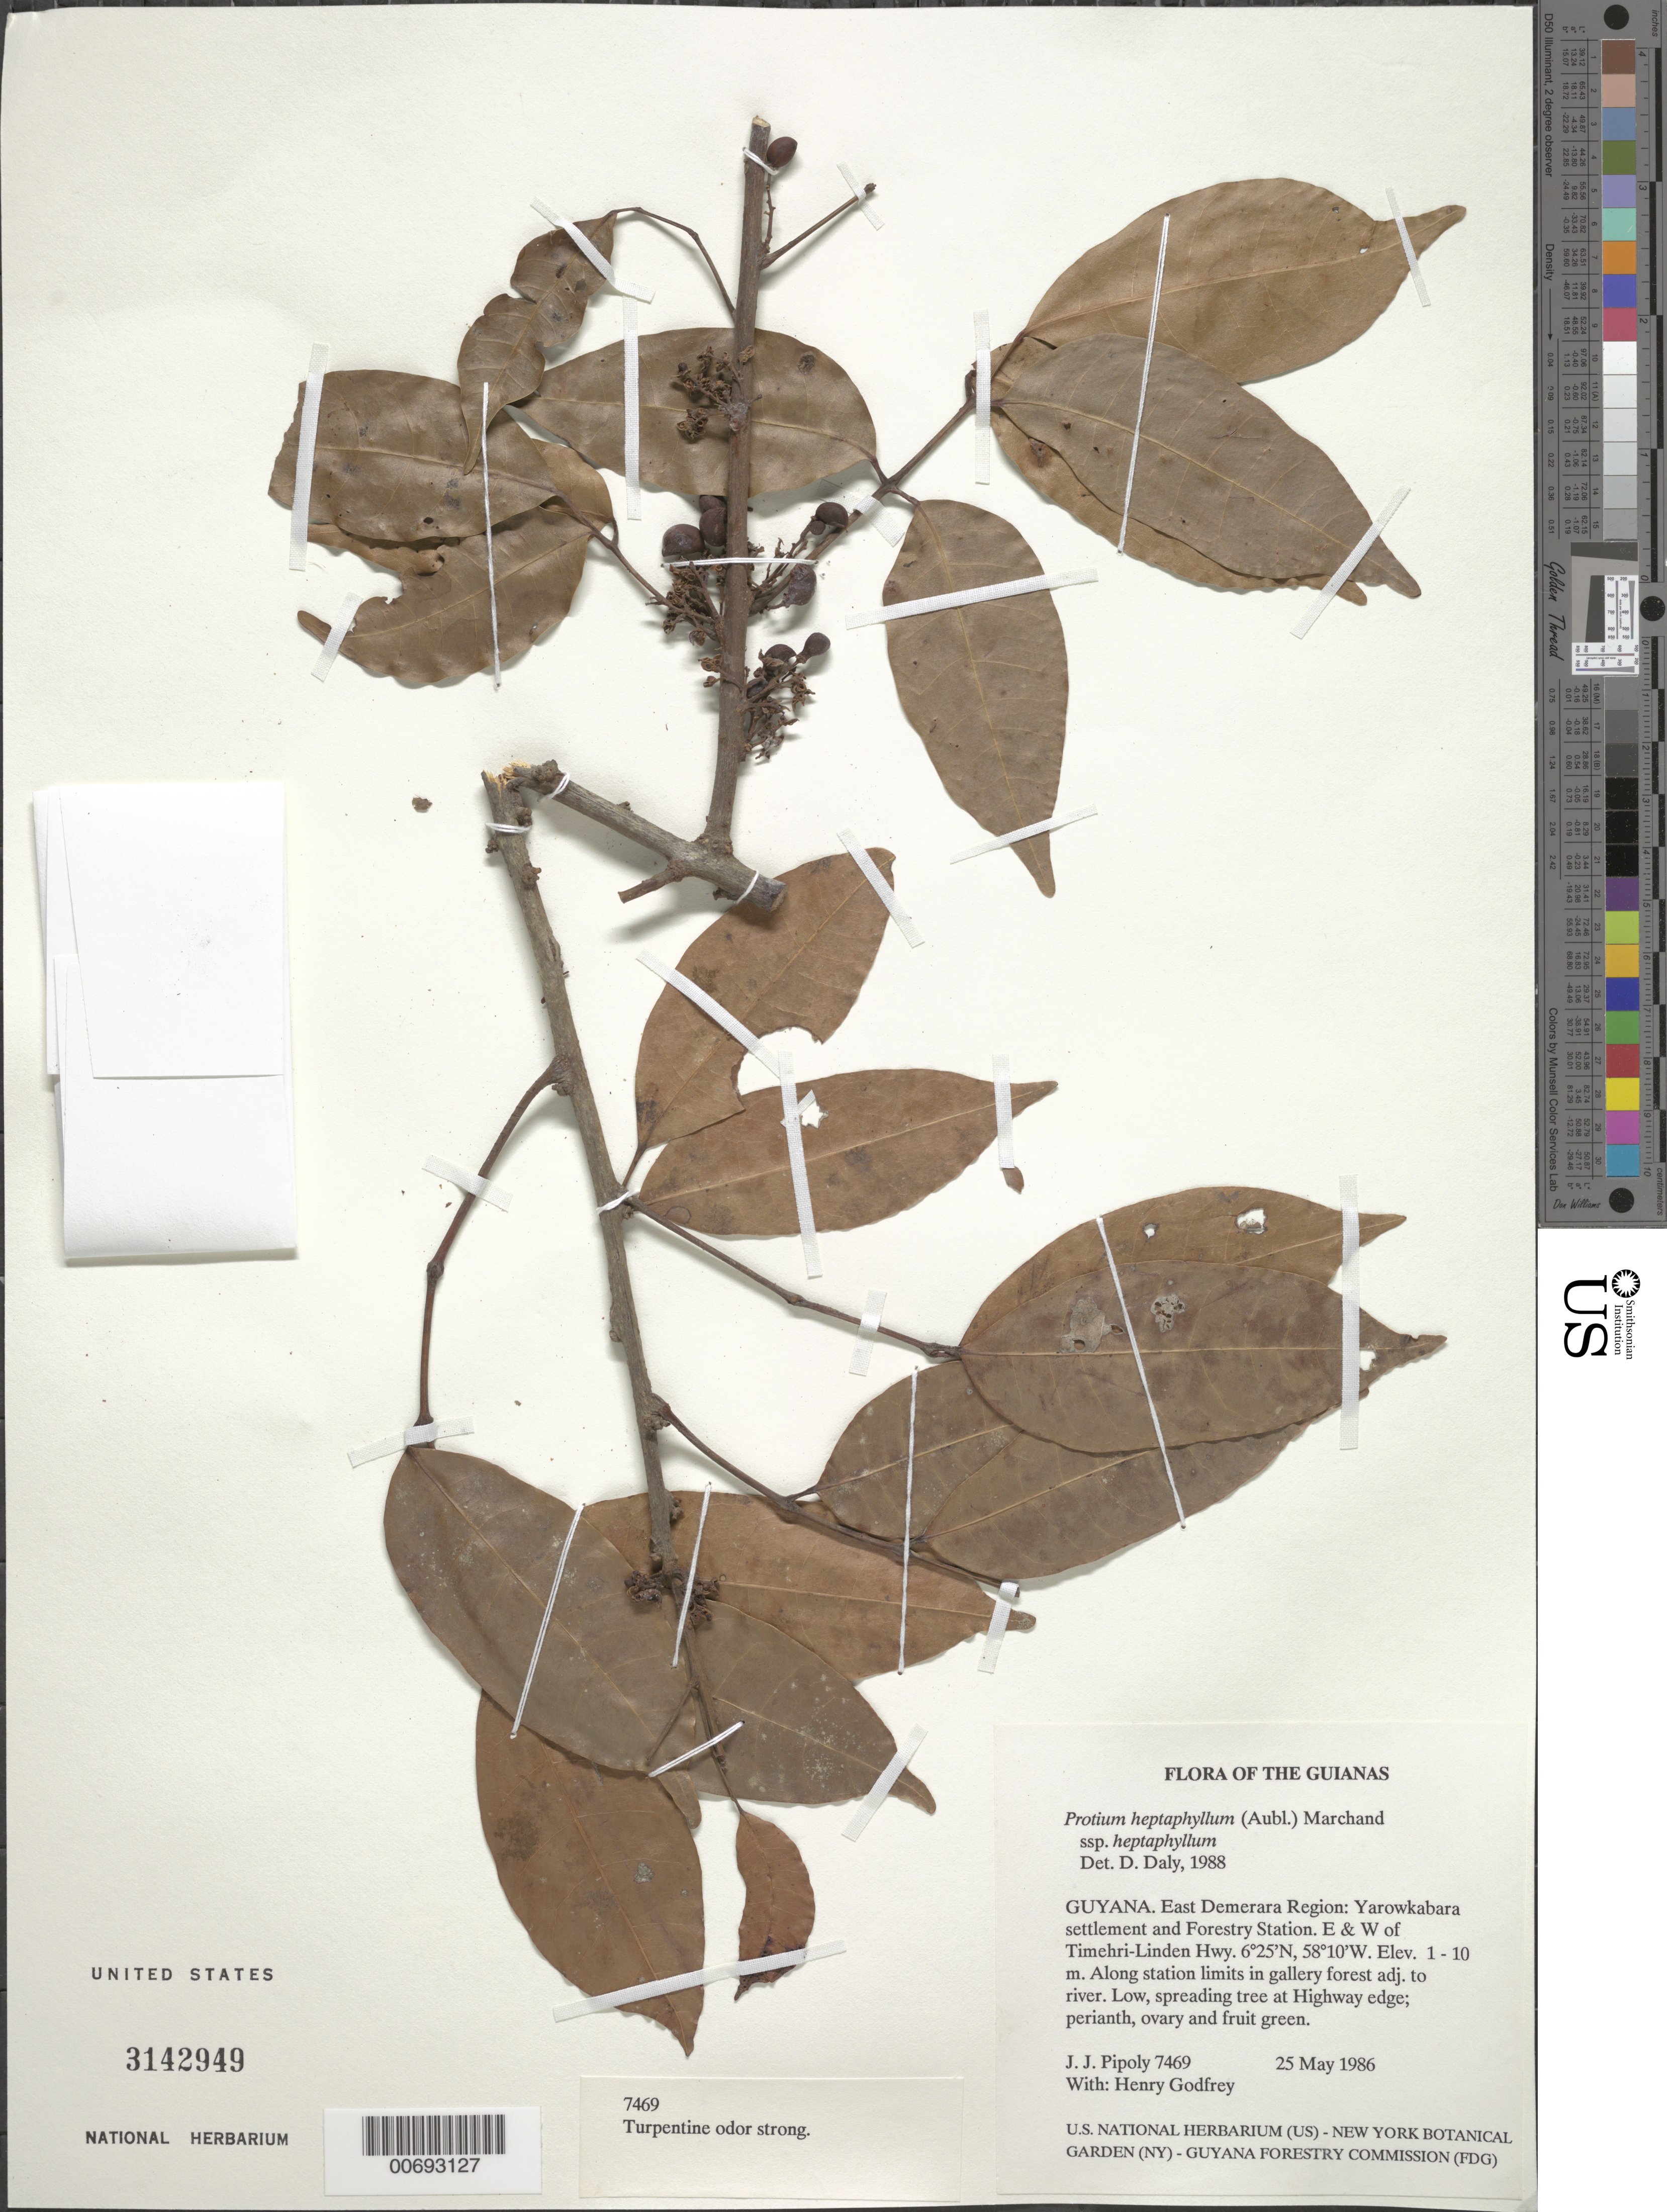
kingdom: Plantae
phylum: Tracheophyta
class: Magnoliopsida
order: Sapindales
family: Burseraceae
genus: Protium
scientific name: Protium heptaphyllum subsp. heptaphyllum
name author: (Aubl.) Marchand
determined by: Daly, D. C.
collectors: J. J. Pipoly & H. Godfrey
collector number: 7469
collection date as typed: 25 May 1986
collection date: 1986-05-25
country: Guyana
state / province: Demerara-Mahaica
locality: Yarowkabra settlement and Forestry Station. E & W of Timehri-Linden Hwy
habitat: Along station limits in gallery forest adj. to river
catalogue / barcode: US 3142949